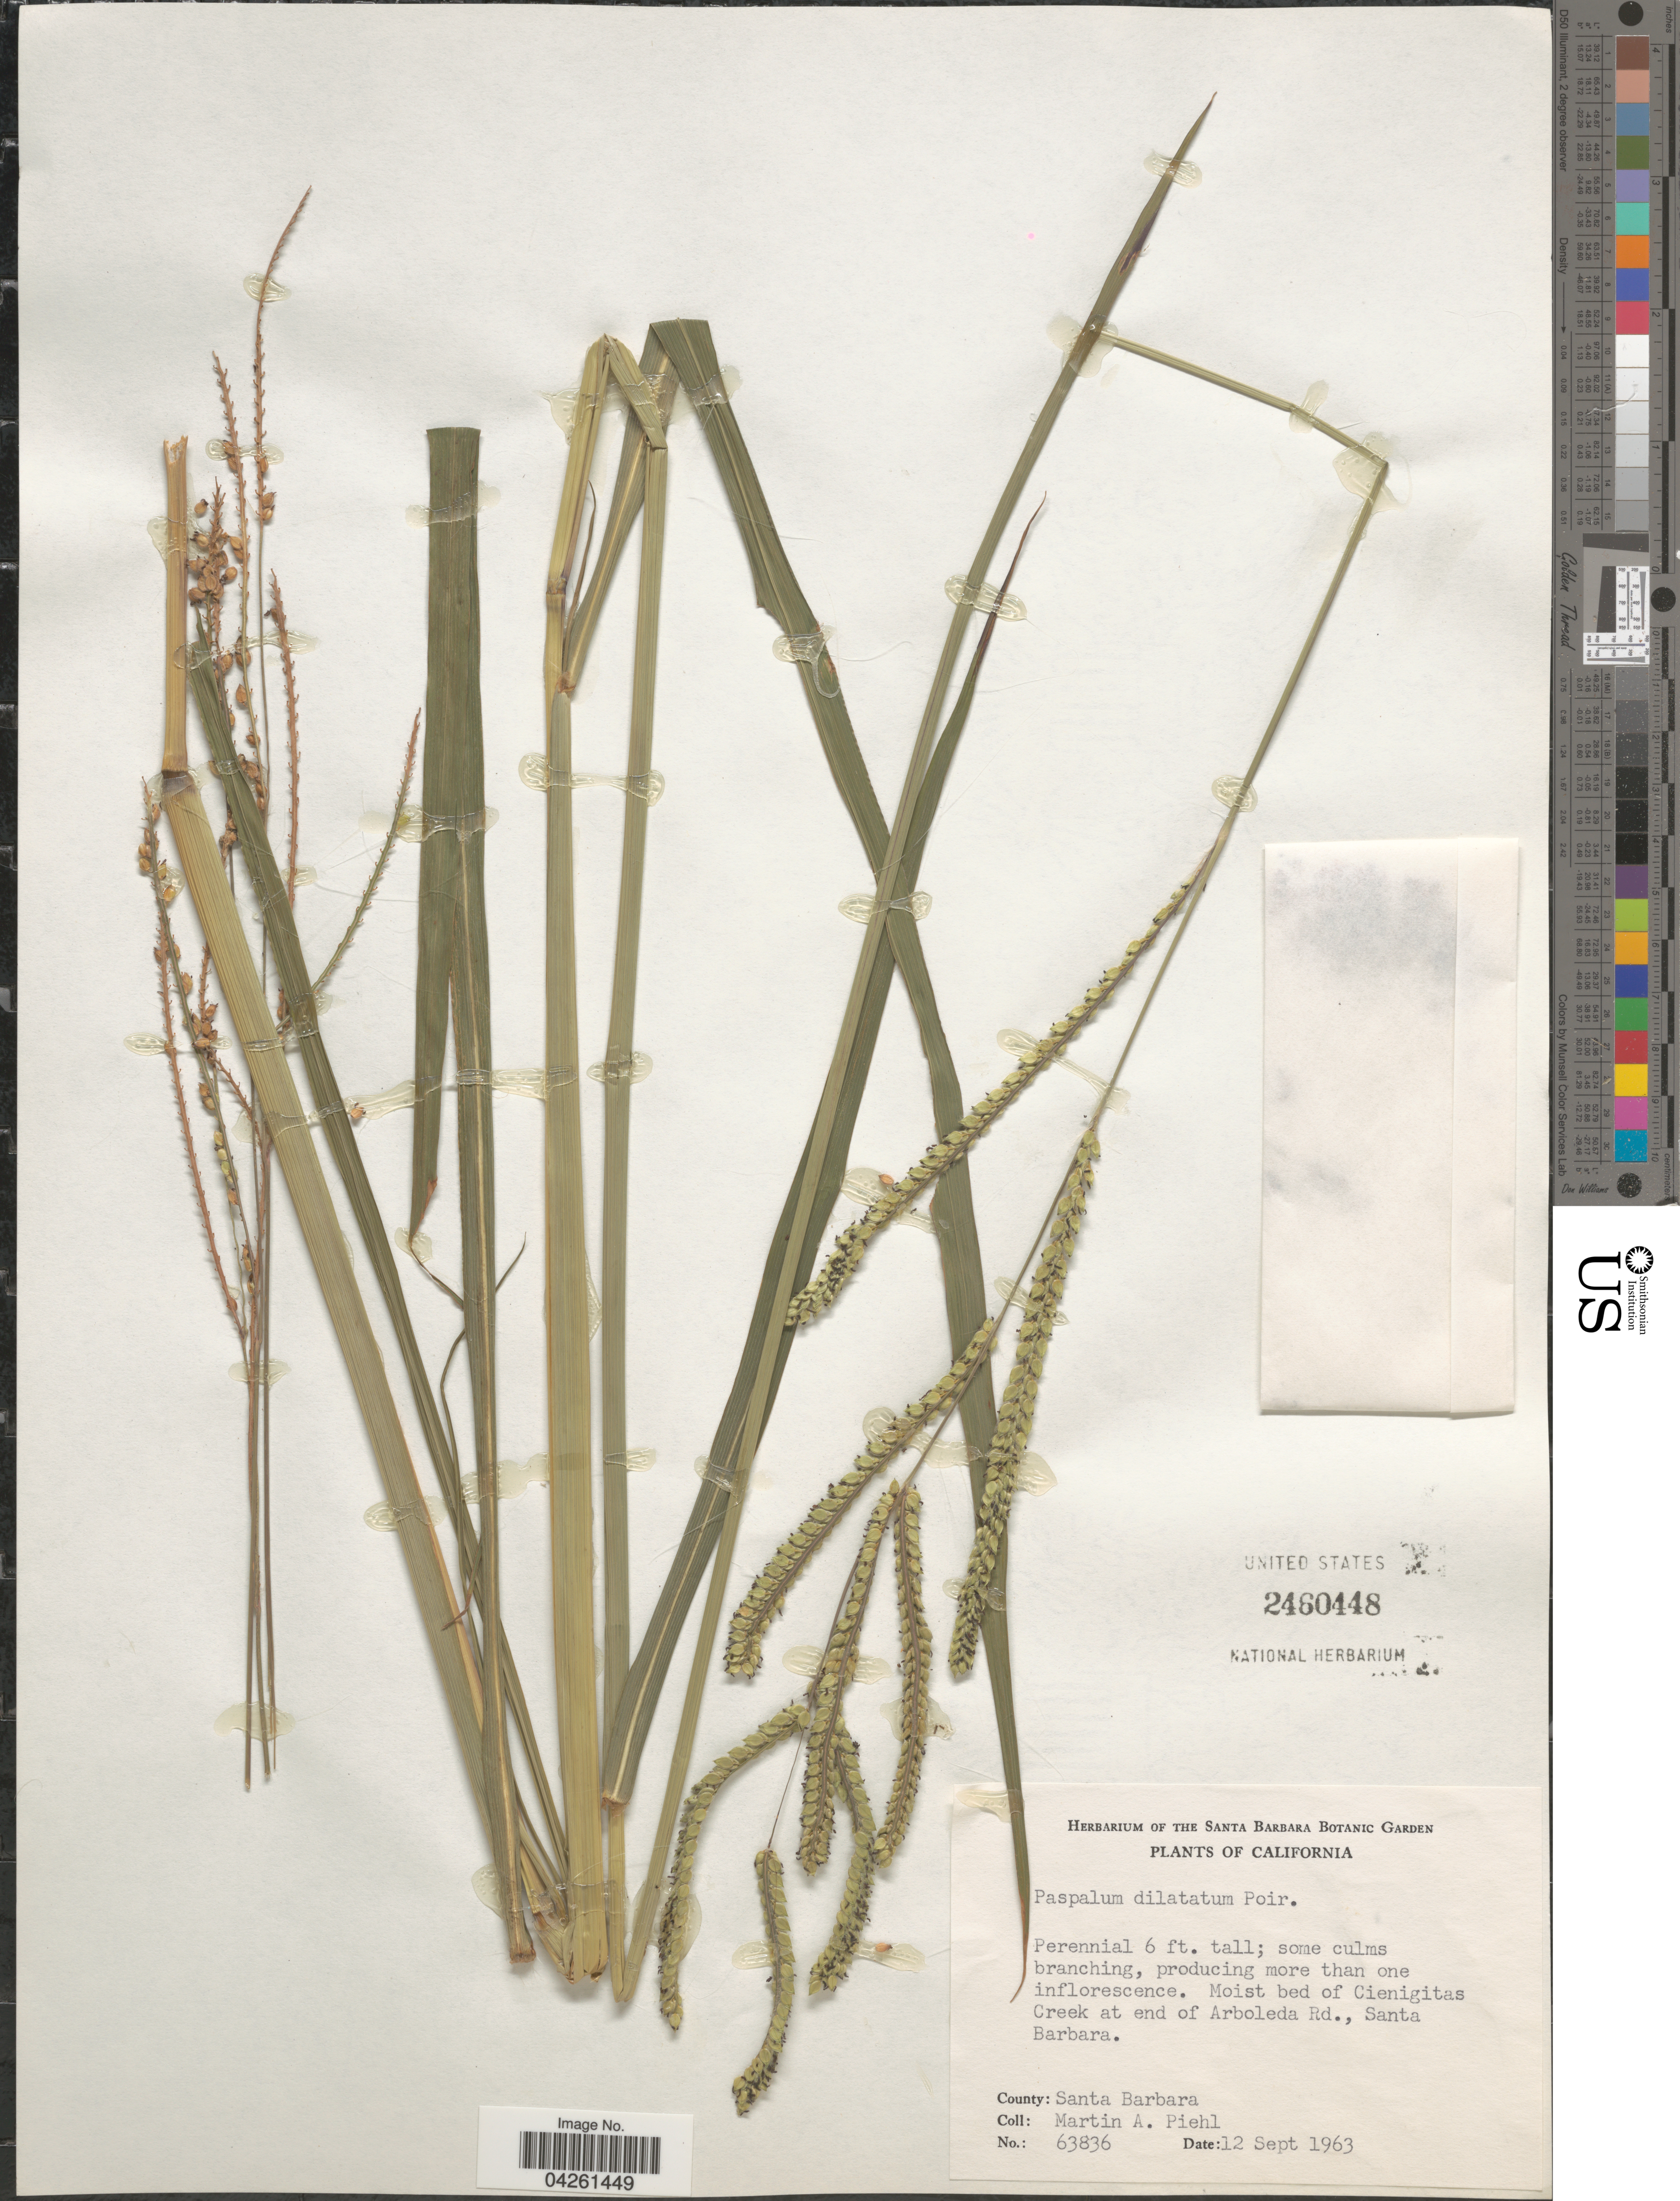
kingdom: Plantae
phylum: Tracheophyta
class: Liliopsida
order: Poales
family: Poaceae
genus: Paspalum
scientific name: Paspalum dilatatum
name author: Poir.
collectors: M. Piehl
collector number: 63836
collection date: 1963-09-12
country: United States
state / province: California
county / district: Santa Barbara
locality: Moist bed of Cienigitas Creek at end of Arboleda Rd., Santa Barbara. County: Santa Barbara.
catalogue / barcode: US 2460448